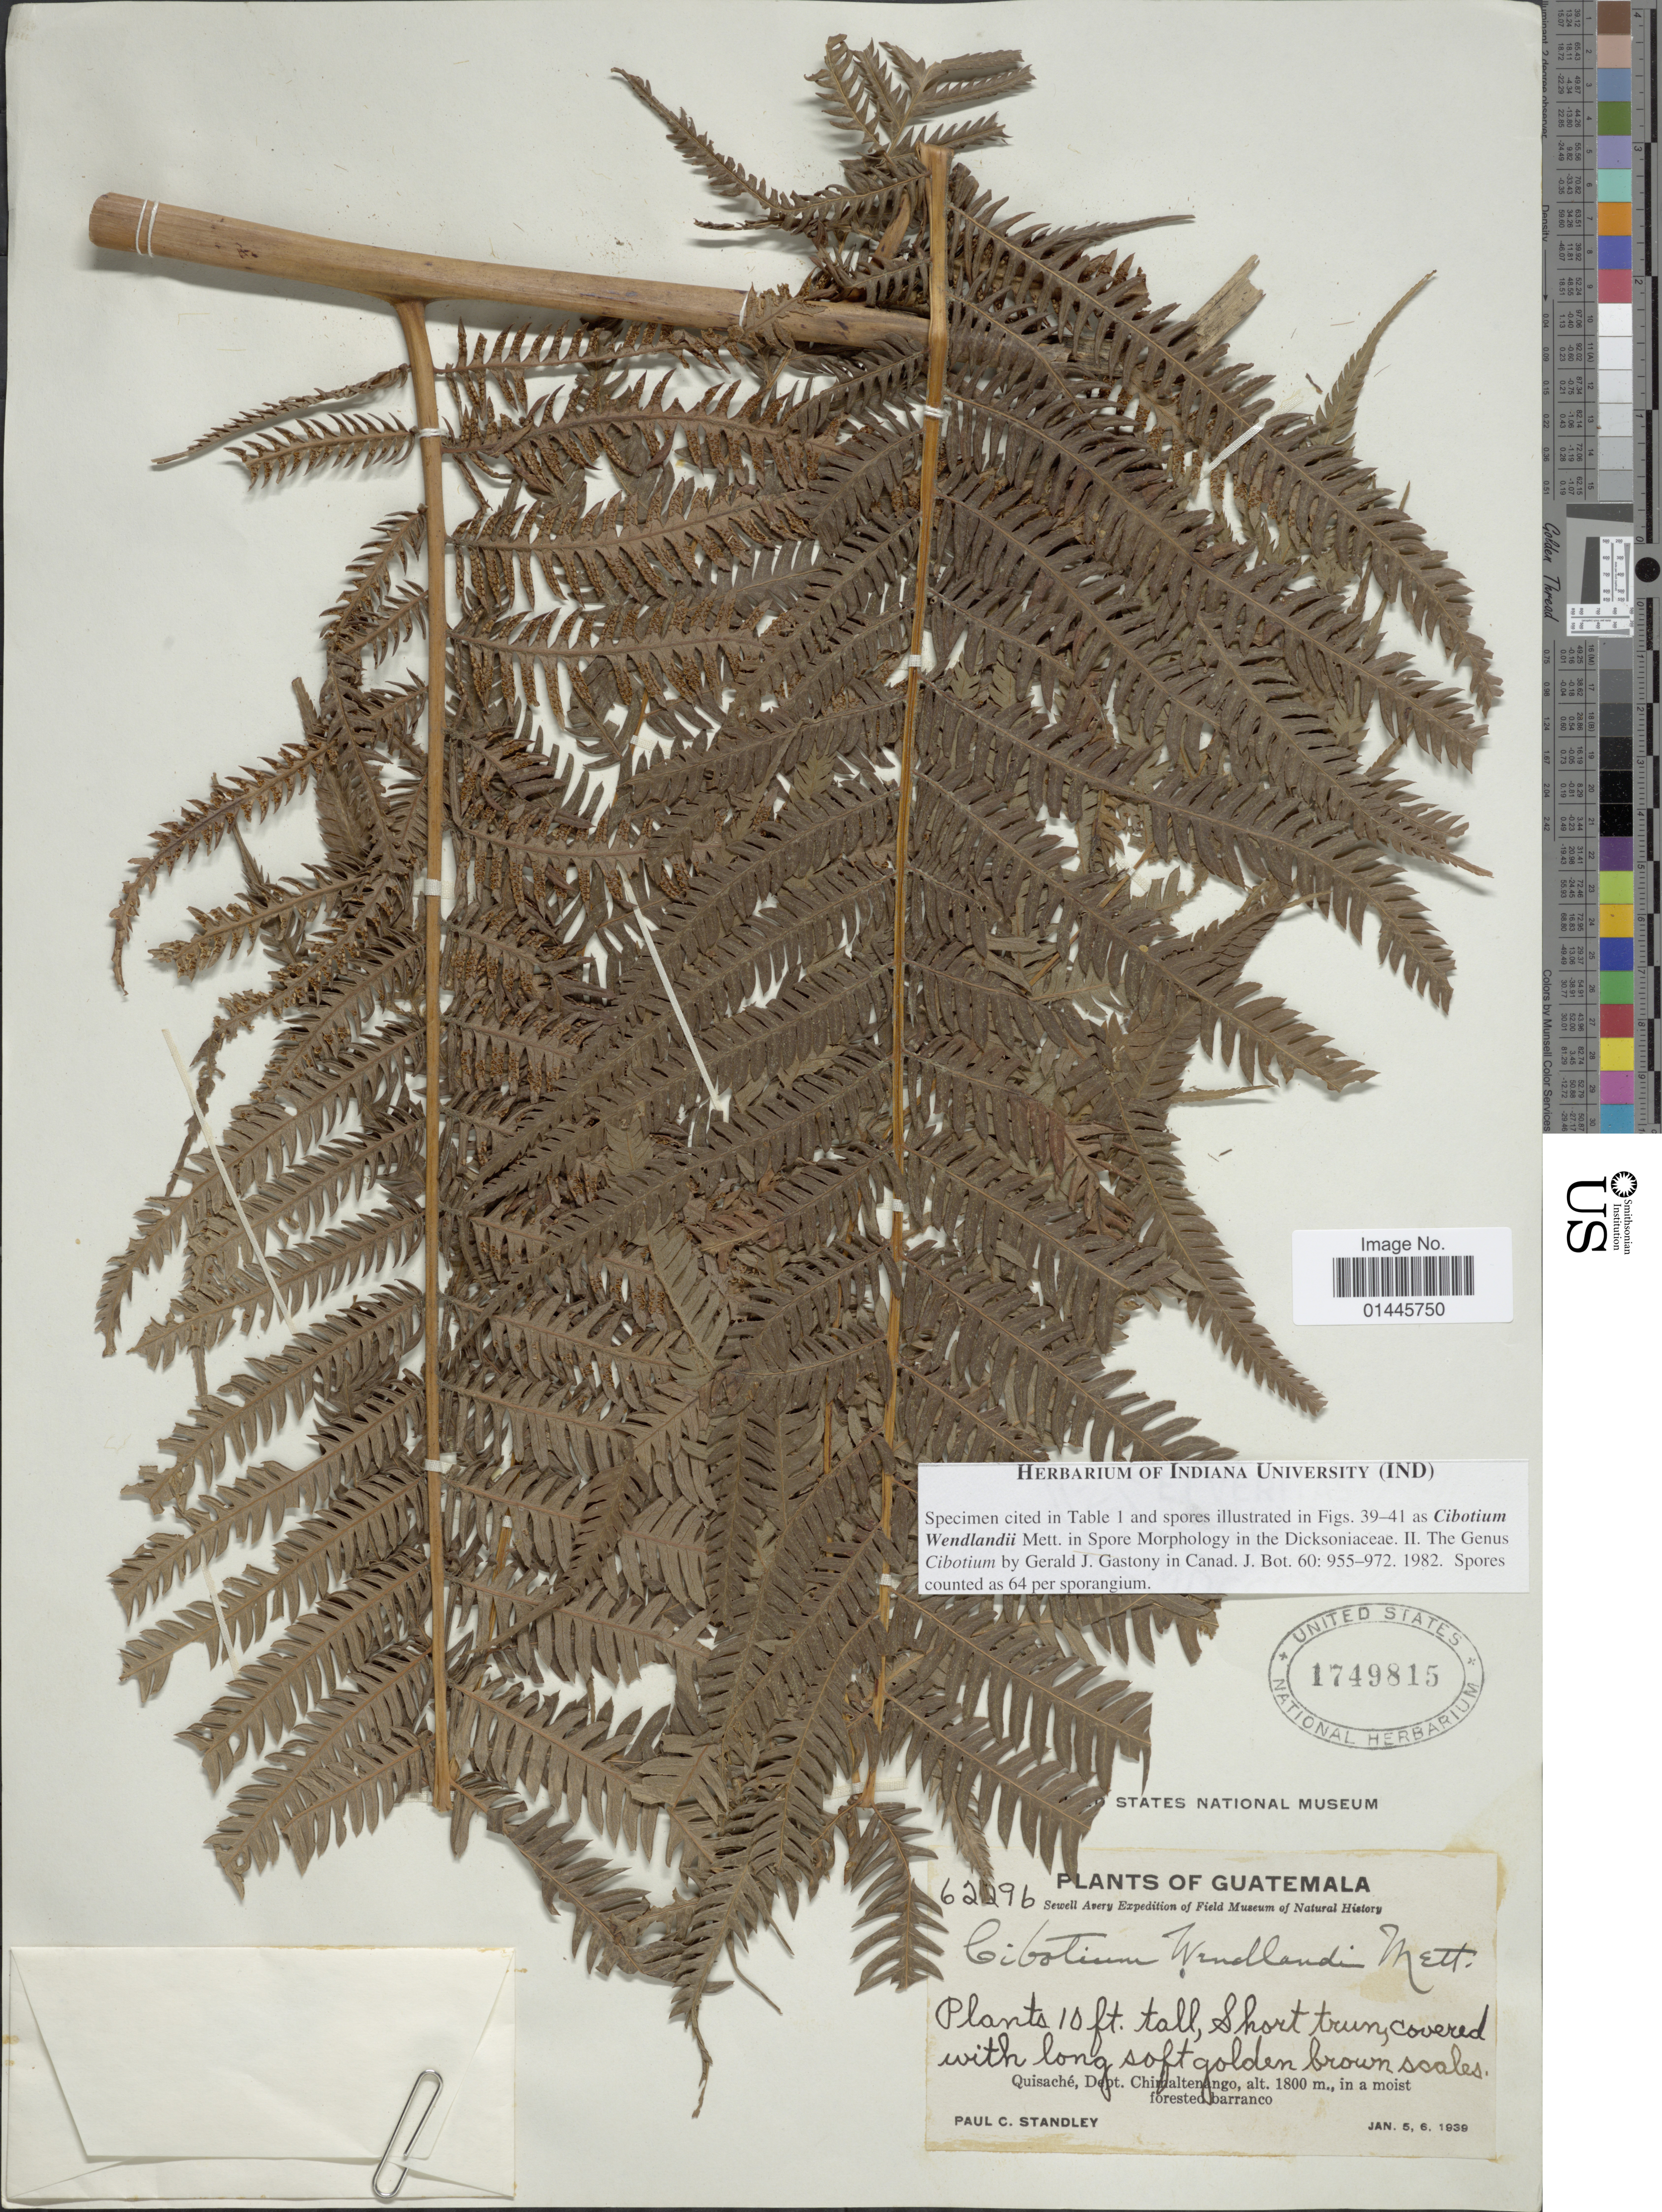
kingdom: Plantae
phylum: Tracheophyta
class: Polypodiopsida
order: Cyatheales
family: Cibotiaceae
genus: Cibotium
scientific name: Cibotium regale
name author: Verschaff. & Lem.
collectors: P. C. Standley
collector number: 62296!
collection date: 1939-01-05/1939-01-06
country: Guatemala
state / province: Chimaltenango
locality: Quisache, in a moist forested barranco.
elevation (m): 1800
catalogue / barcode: US 1749815